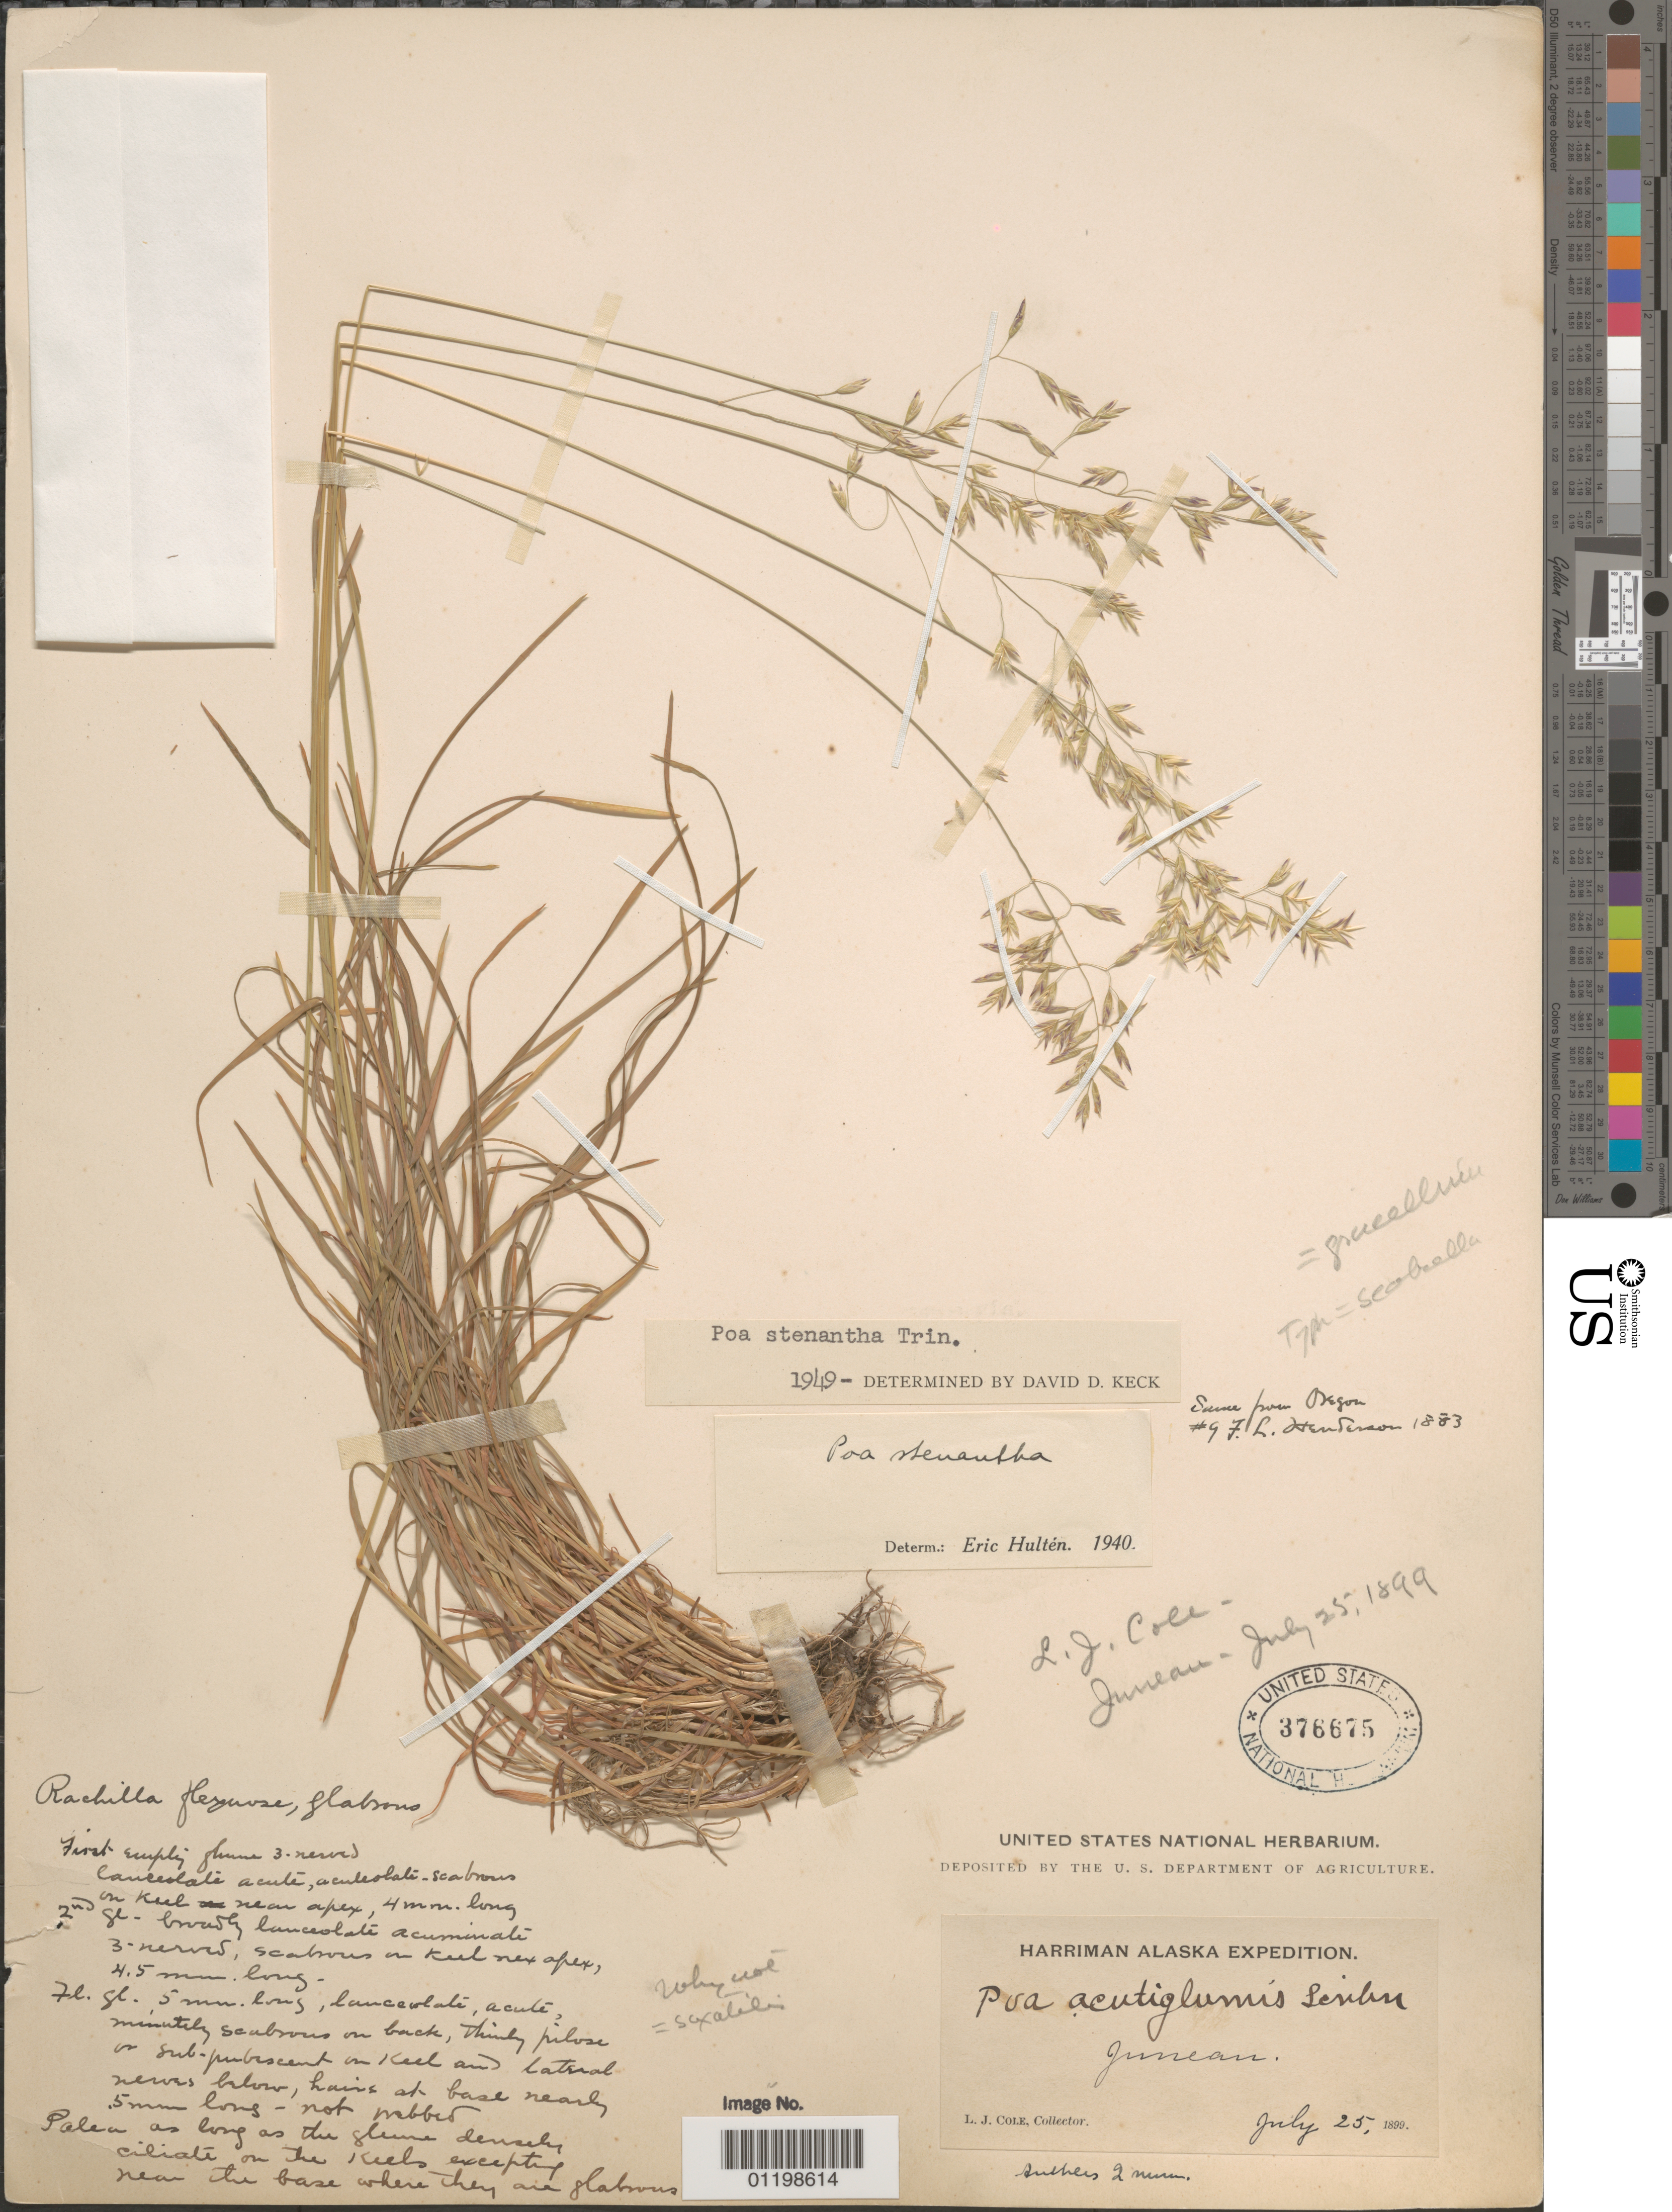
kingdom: Plantae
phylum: Tracheophyta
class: Liliopsida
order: Poales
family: Poaceae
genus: Poa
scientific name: Poa stenantha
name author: Trin.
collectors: L. Cole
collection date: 1899-07-25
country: United States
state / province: Alaska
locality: Juneau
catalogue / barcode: US 376675